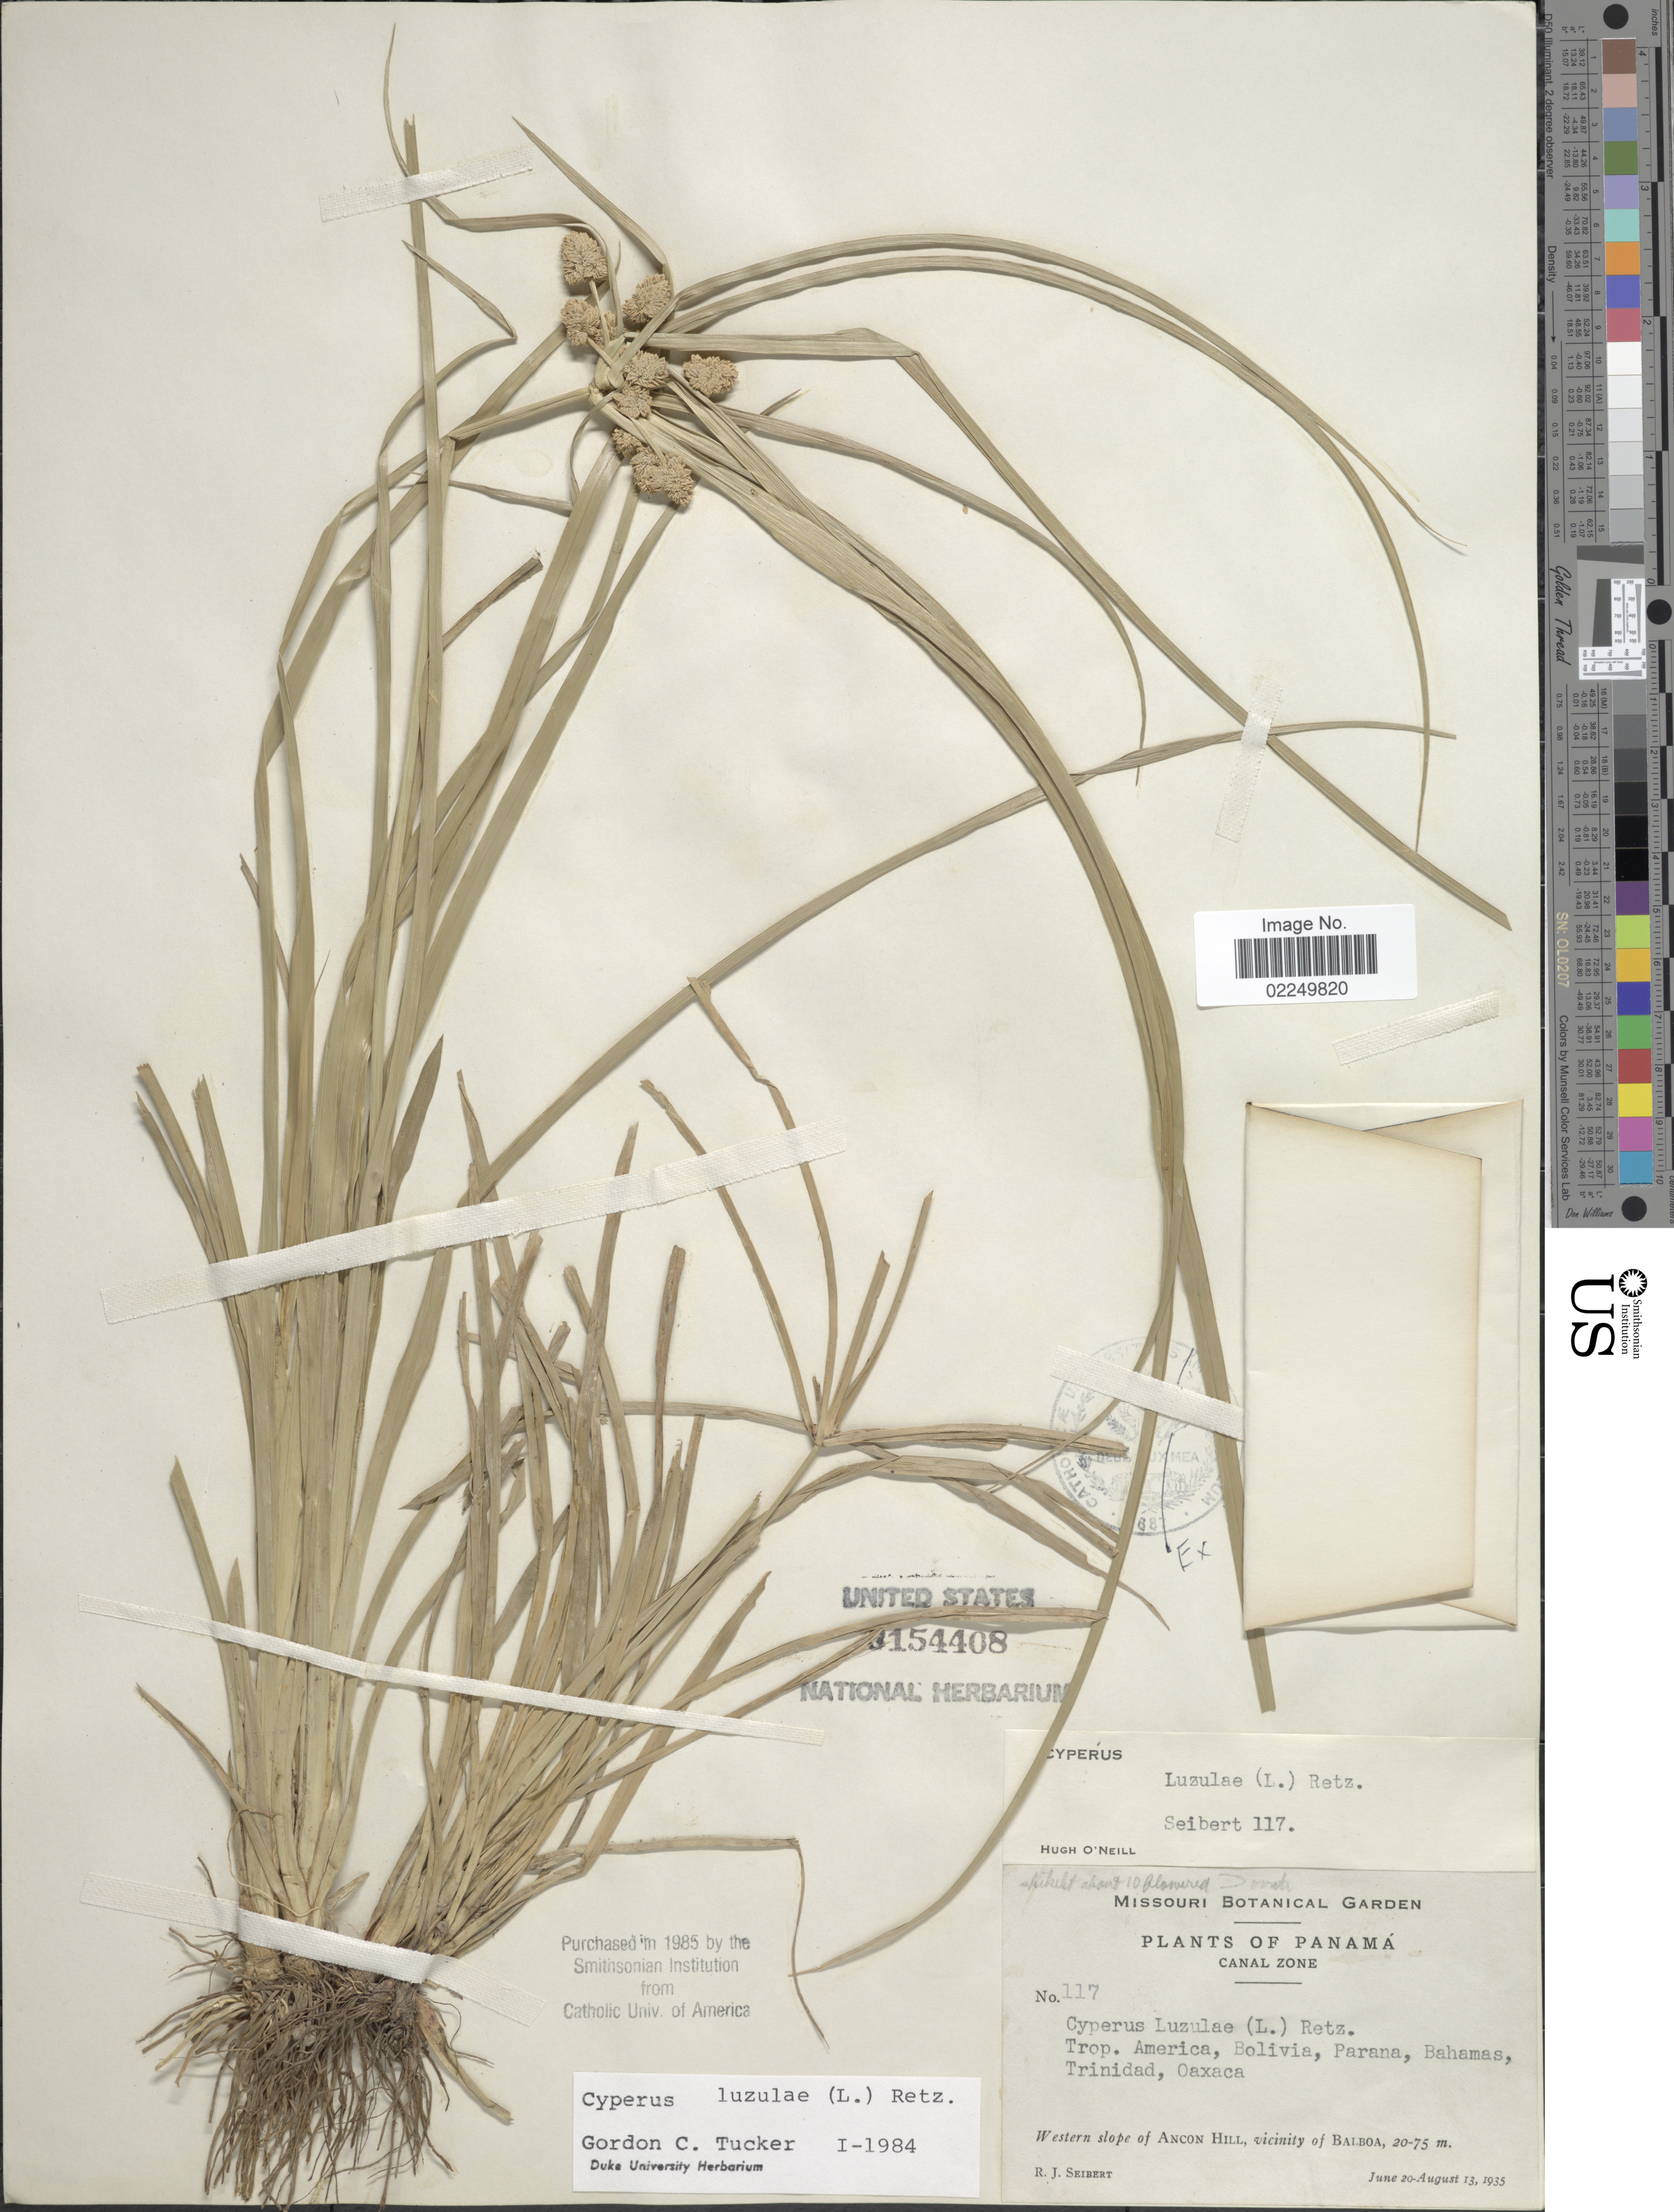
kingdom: Plantae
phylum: Tracheophyta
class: Liliopsida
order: Poales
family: Cyperaceae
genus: Cyperus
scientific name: Cyperus luzulae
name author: (L.) Rottb. ex Retz.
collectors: R. J. Seibert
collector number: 117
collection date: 1935-06-20/1935-08-13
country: Panama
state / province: Colón / Panamá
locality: Canal Zone, Western slope of Ancon Hill, Vicinity of Balboa,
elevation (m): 20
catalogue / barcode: US 3154408